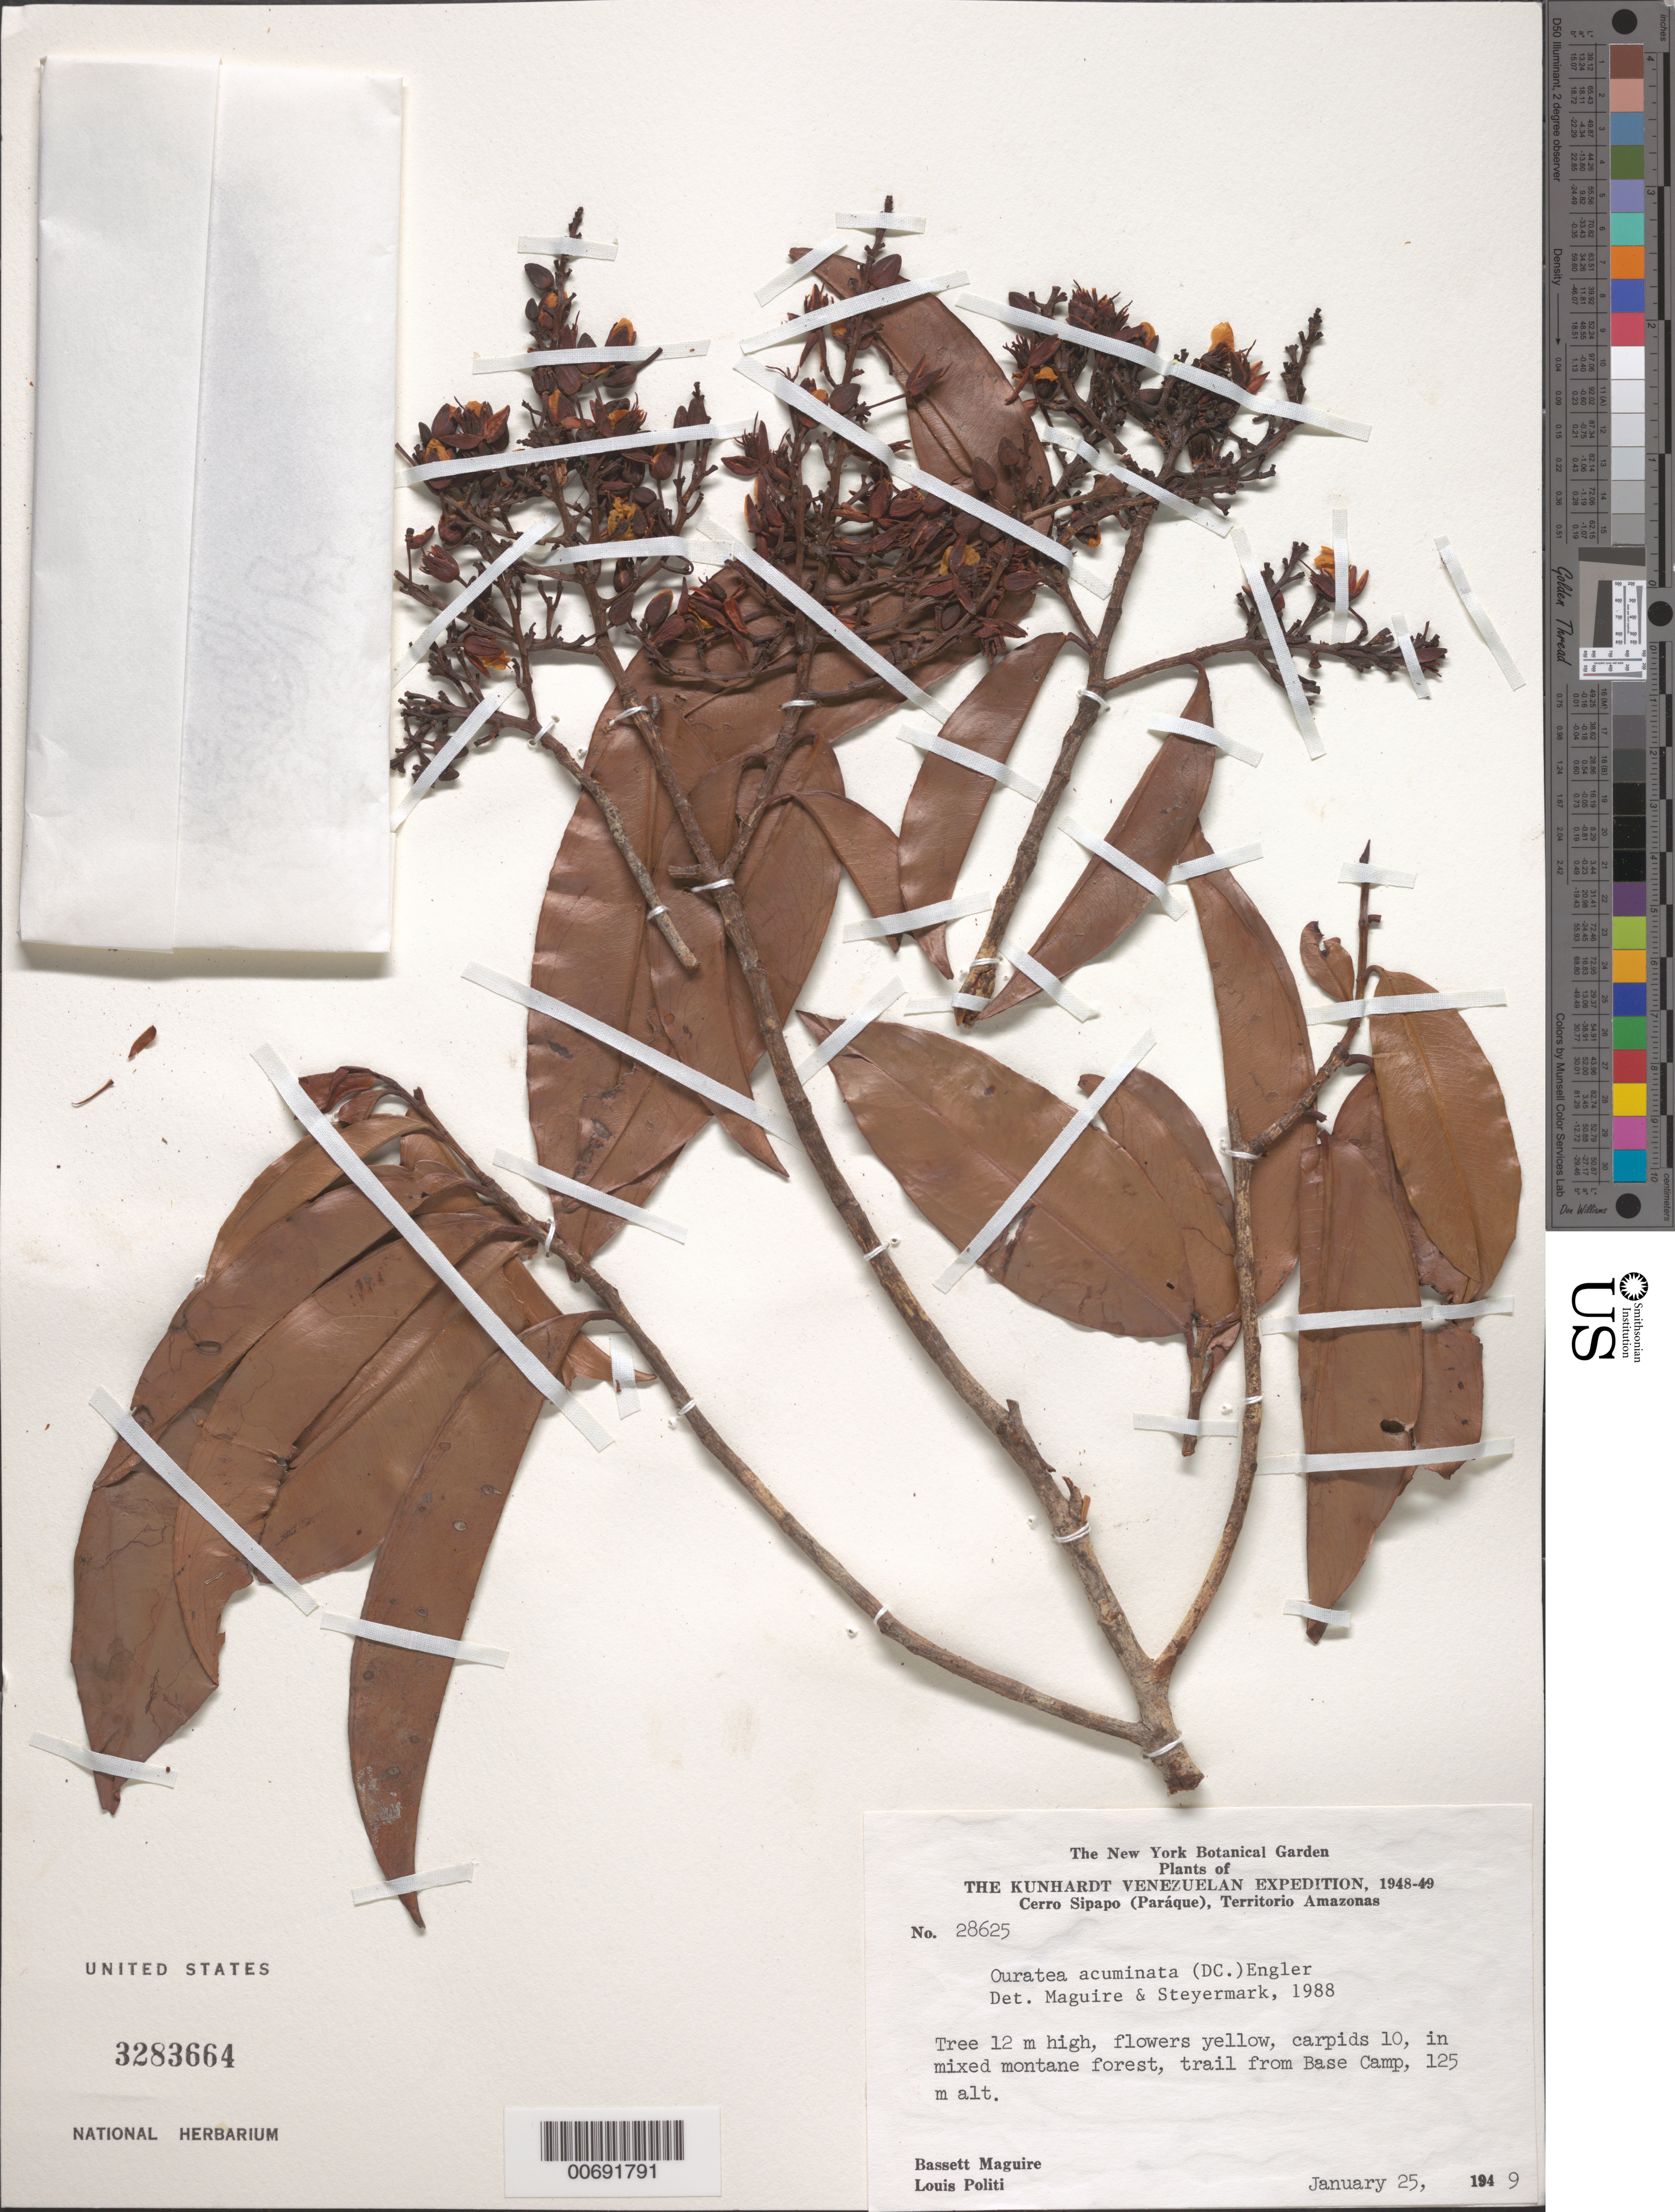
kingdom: Plantae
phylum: Tracheophyta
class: Magnoliopsida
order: Malpighiales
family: Ochnaceae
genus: Ouratea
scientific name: Ouratea acuminata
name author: (DC.) Engl.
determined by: Steyermark, J. A.; Maguire, B.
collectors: B. Maguire & L. Politi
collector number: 28625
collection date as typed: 25-Jan-49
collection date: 1949-01-25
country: Venezuela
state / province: Amazonas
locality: Cerro Sipapo (Paráque), Base Camp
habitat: Mixed montane forest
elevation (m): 125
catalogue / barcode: US 3283664